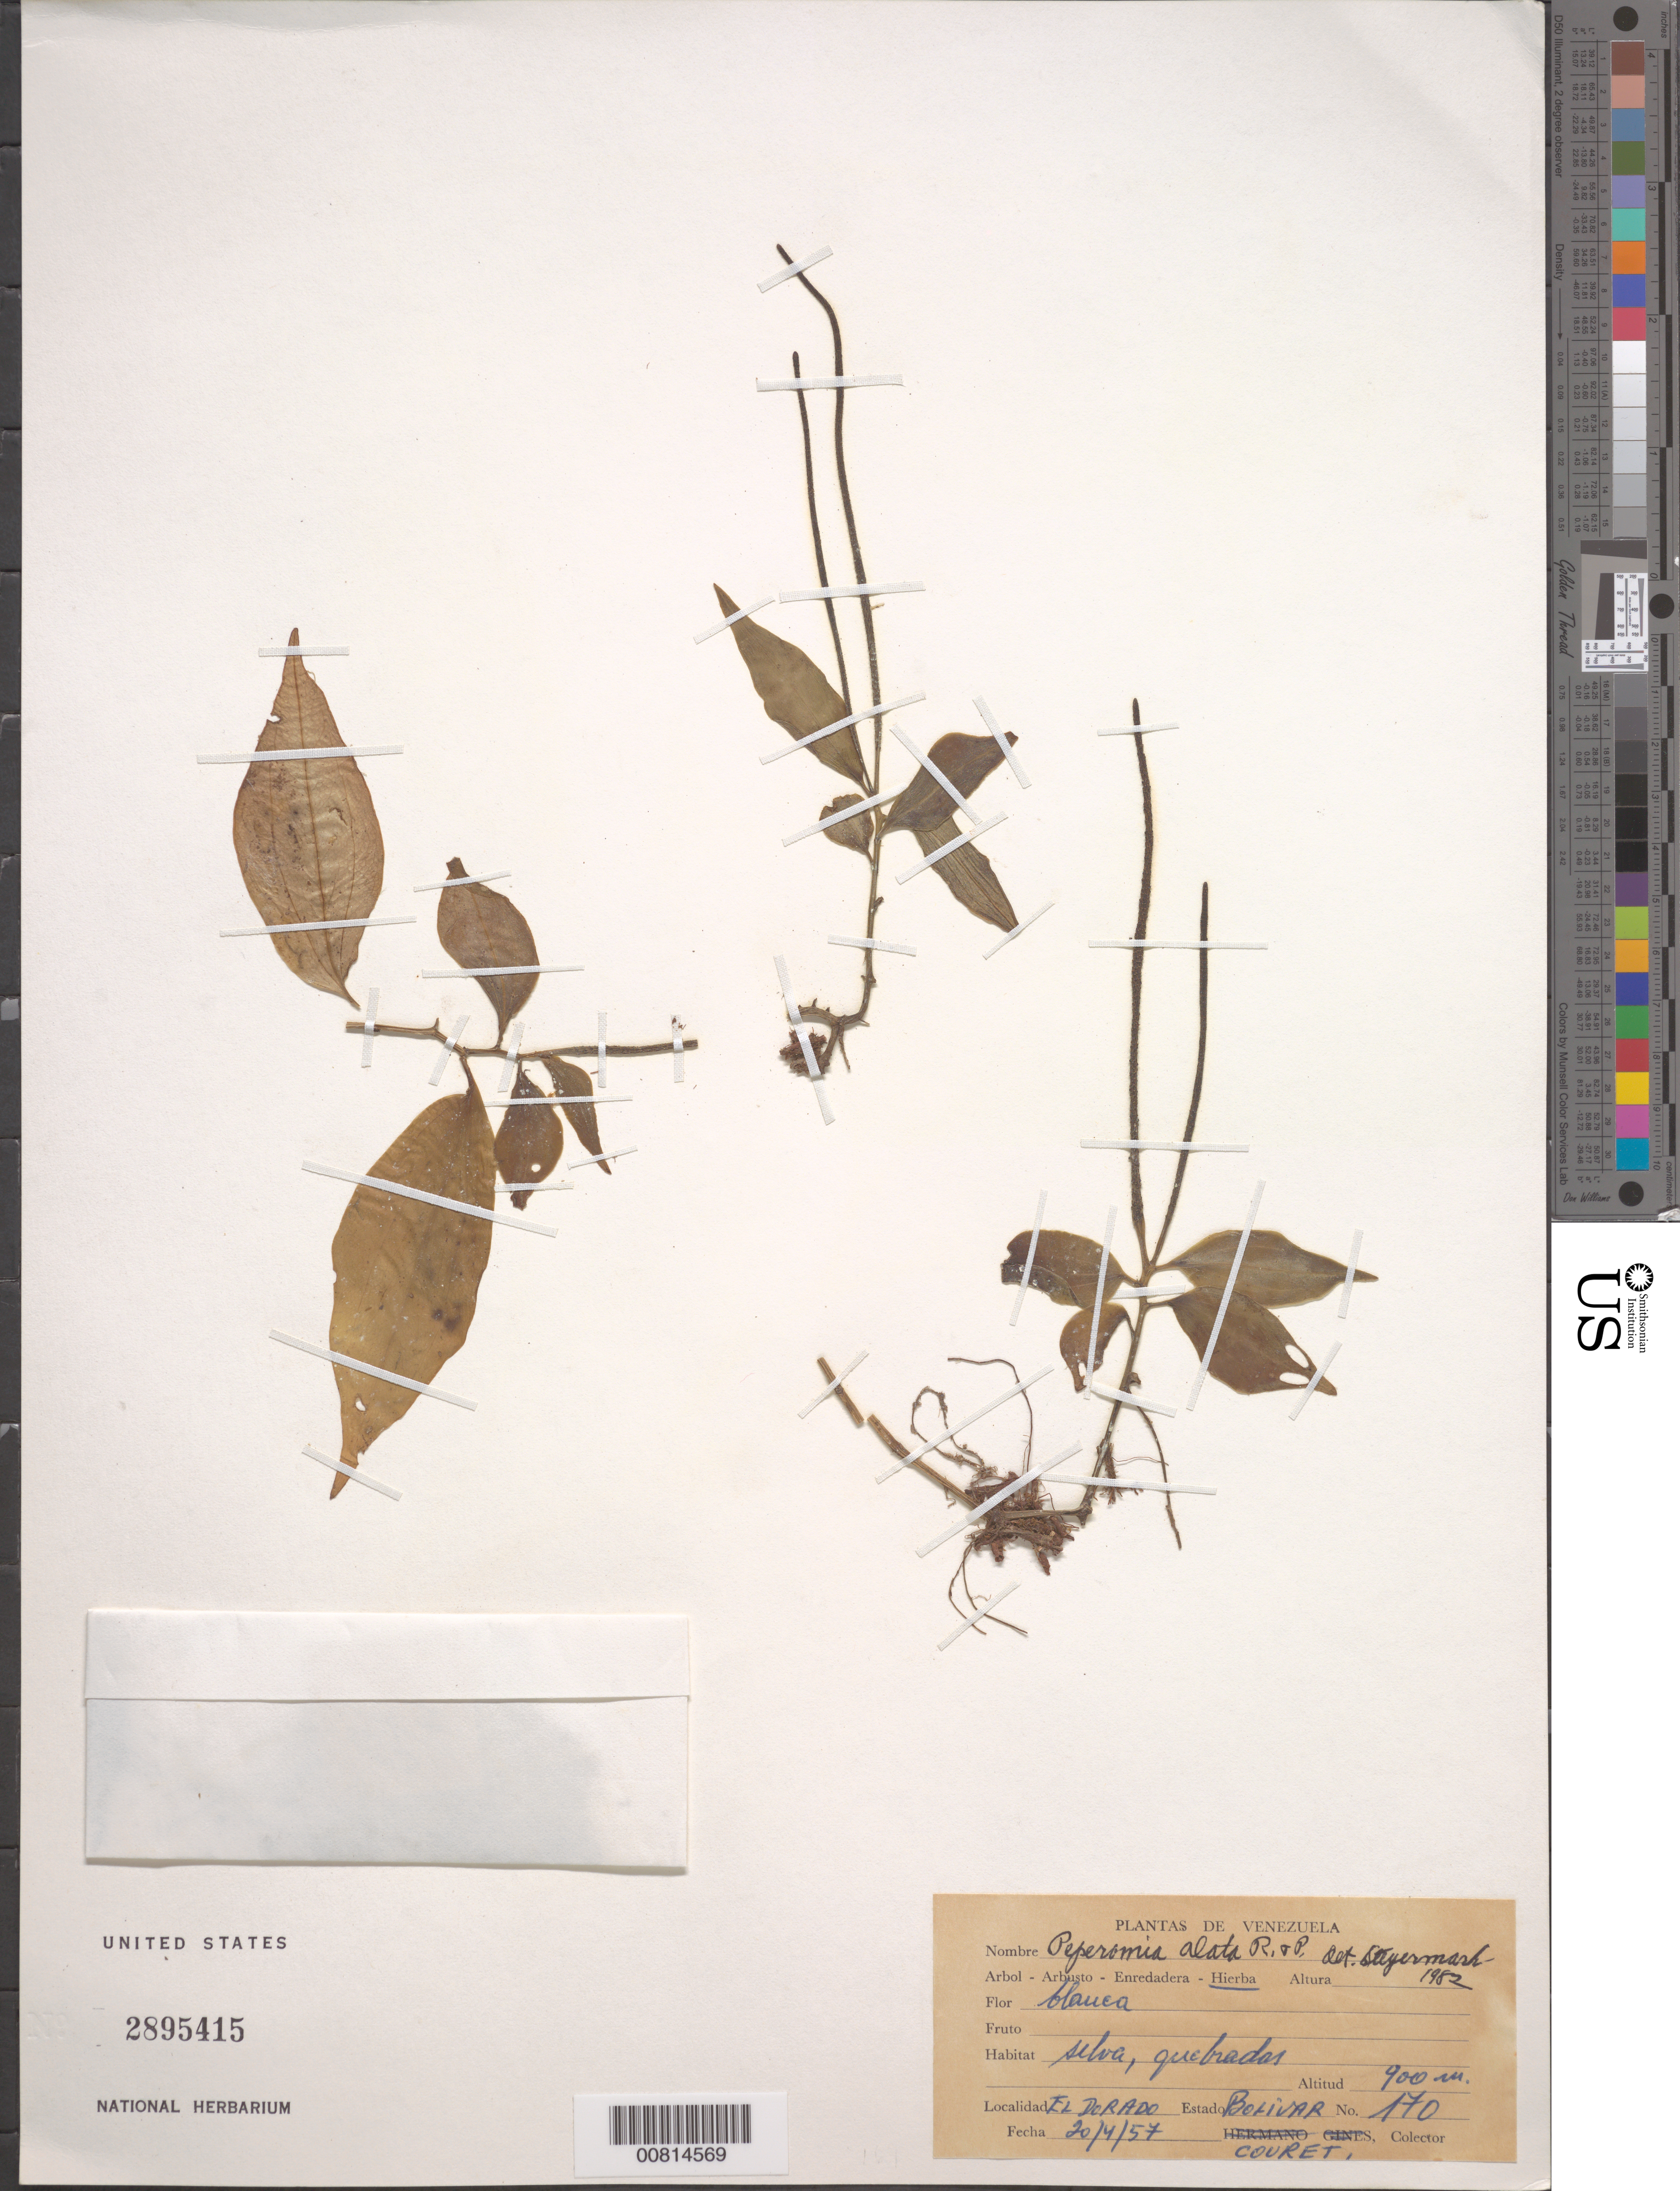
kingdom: Plantae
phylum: Tracheophyta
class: Magnoliopsida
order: Piperales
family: Piperaceae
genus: Peperomia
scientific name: Peperomia alata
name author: Ruiz & Pav.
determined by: Steyermark, Julian A., (VEN)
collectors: -. Couret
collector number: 170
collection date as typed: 20-Apr-57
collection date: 1957-04-20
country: Venezuela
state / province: Bolívar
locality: El Dorado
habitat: Selva, quebradas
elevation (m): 900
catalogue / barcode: US 2895415